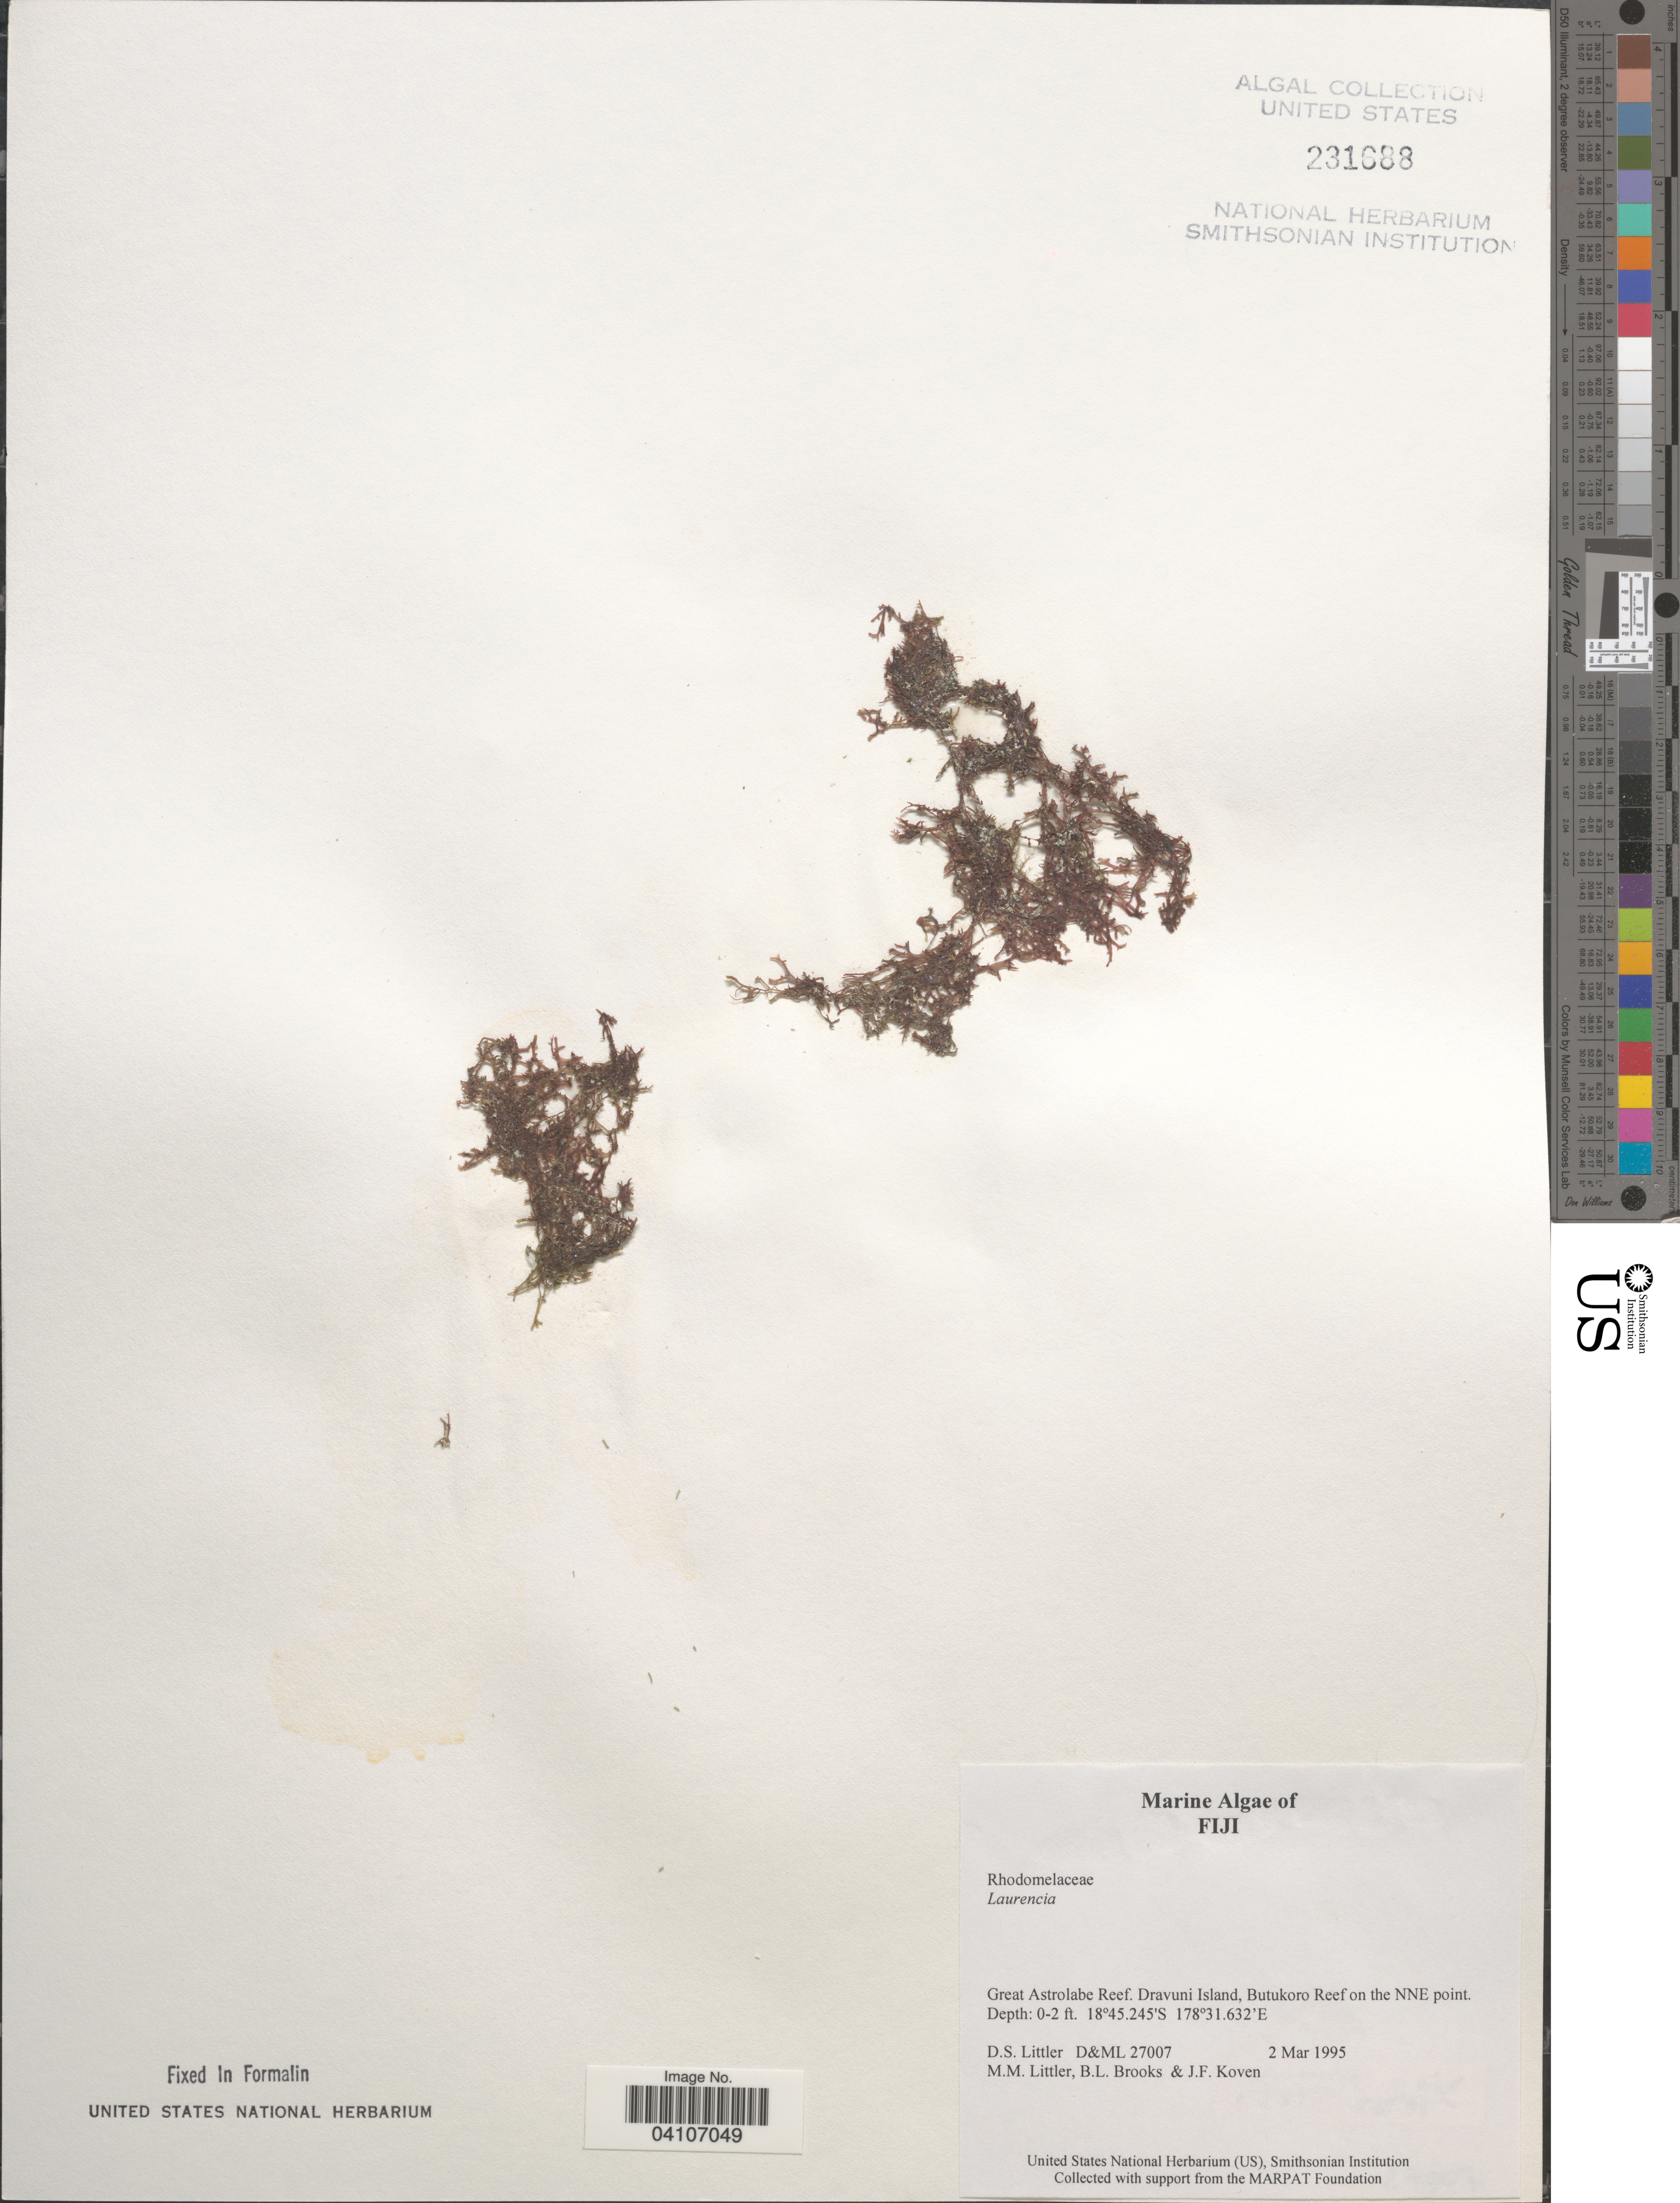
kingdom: Plantae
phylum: Rhodophyta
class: Florideophyceae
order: Ceramiales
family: Rhodomelaceae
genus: Laurencia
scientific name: Laurencia sp.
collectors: D. S. Littler, B. Brooks & J. Koven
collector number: D&ML27007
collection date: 1995-03-02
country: Fiji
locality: Great Astrolabe Reef. Dravuni Island, Butukoro Reef on the NNE point.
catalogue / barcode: US 231688